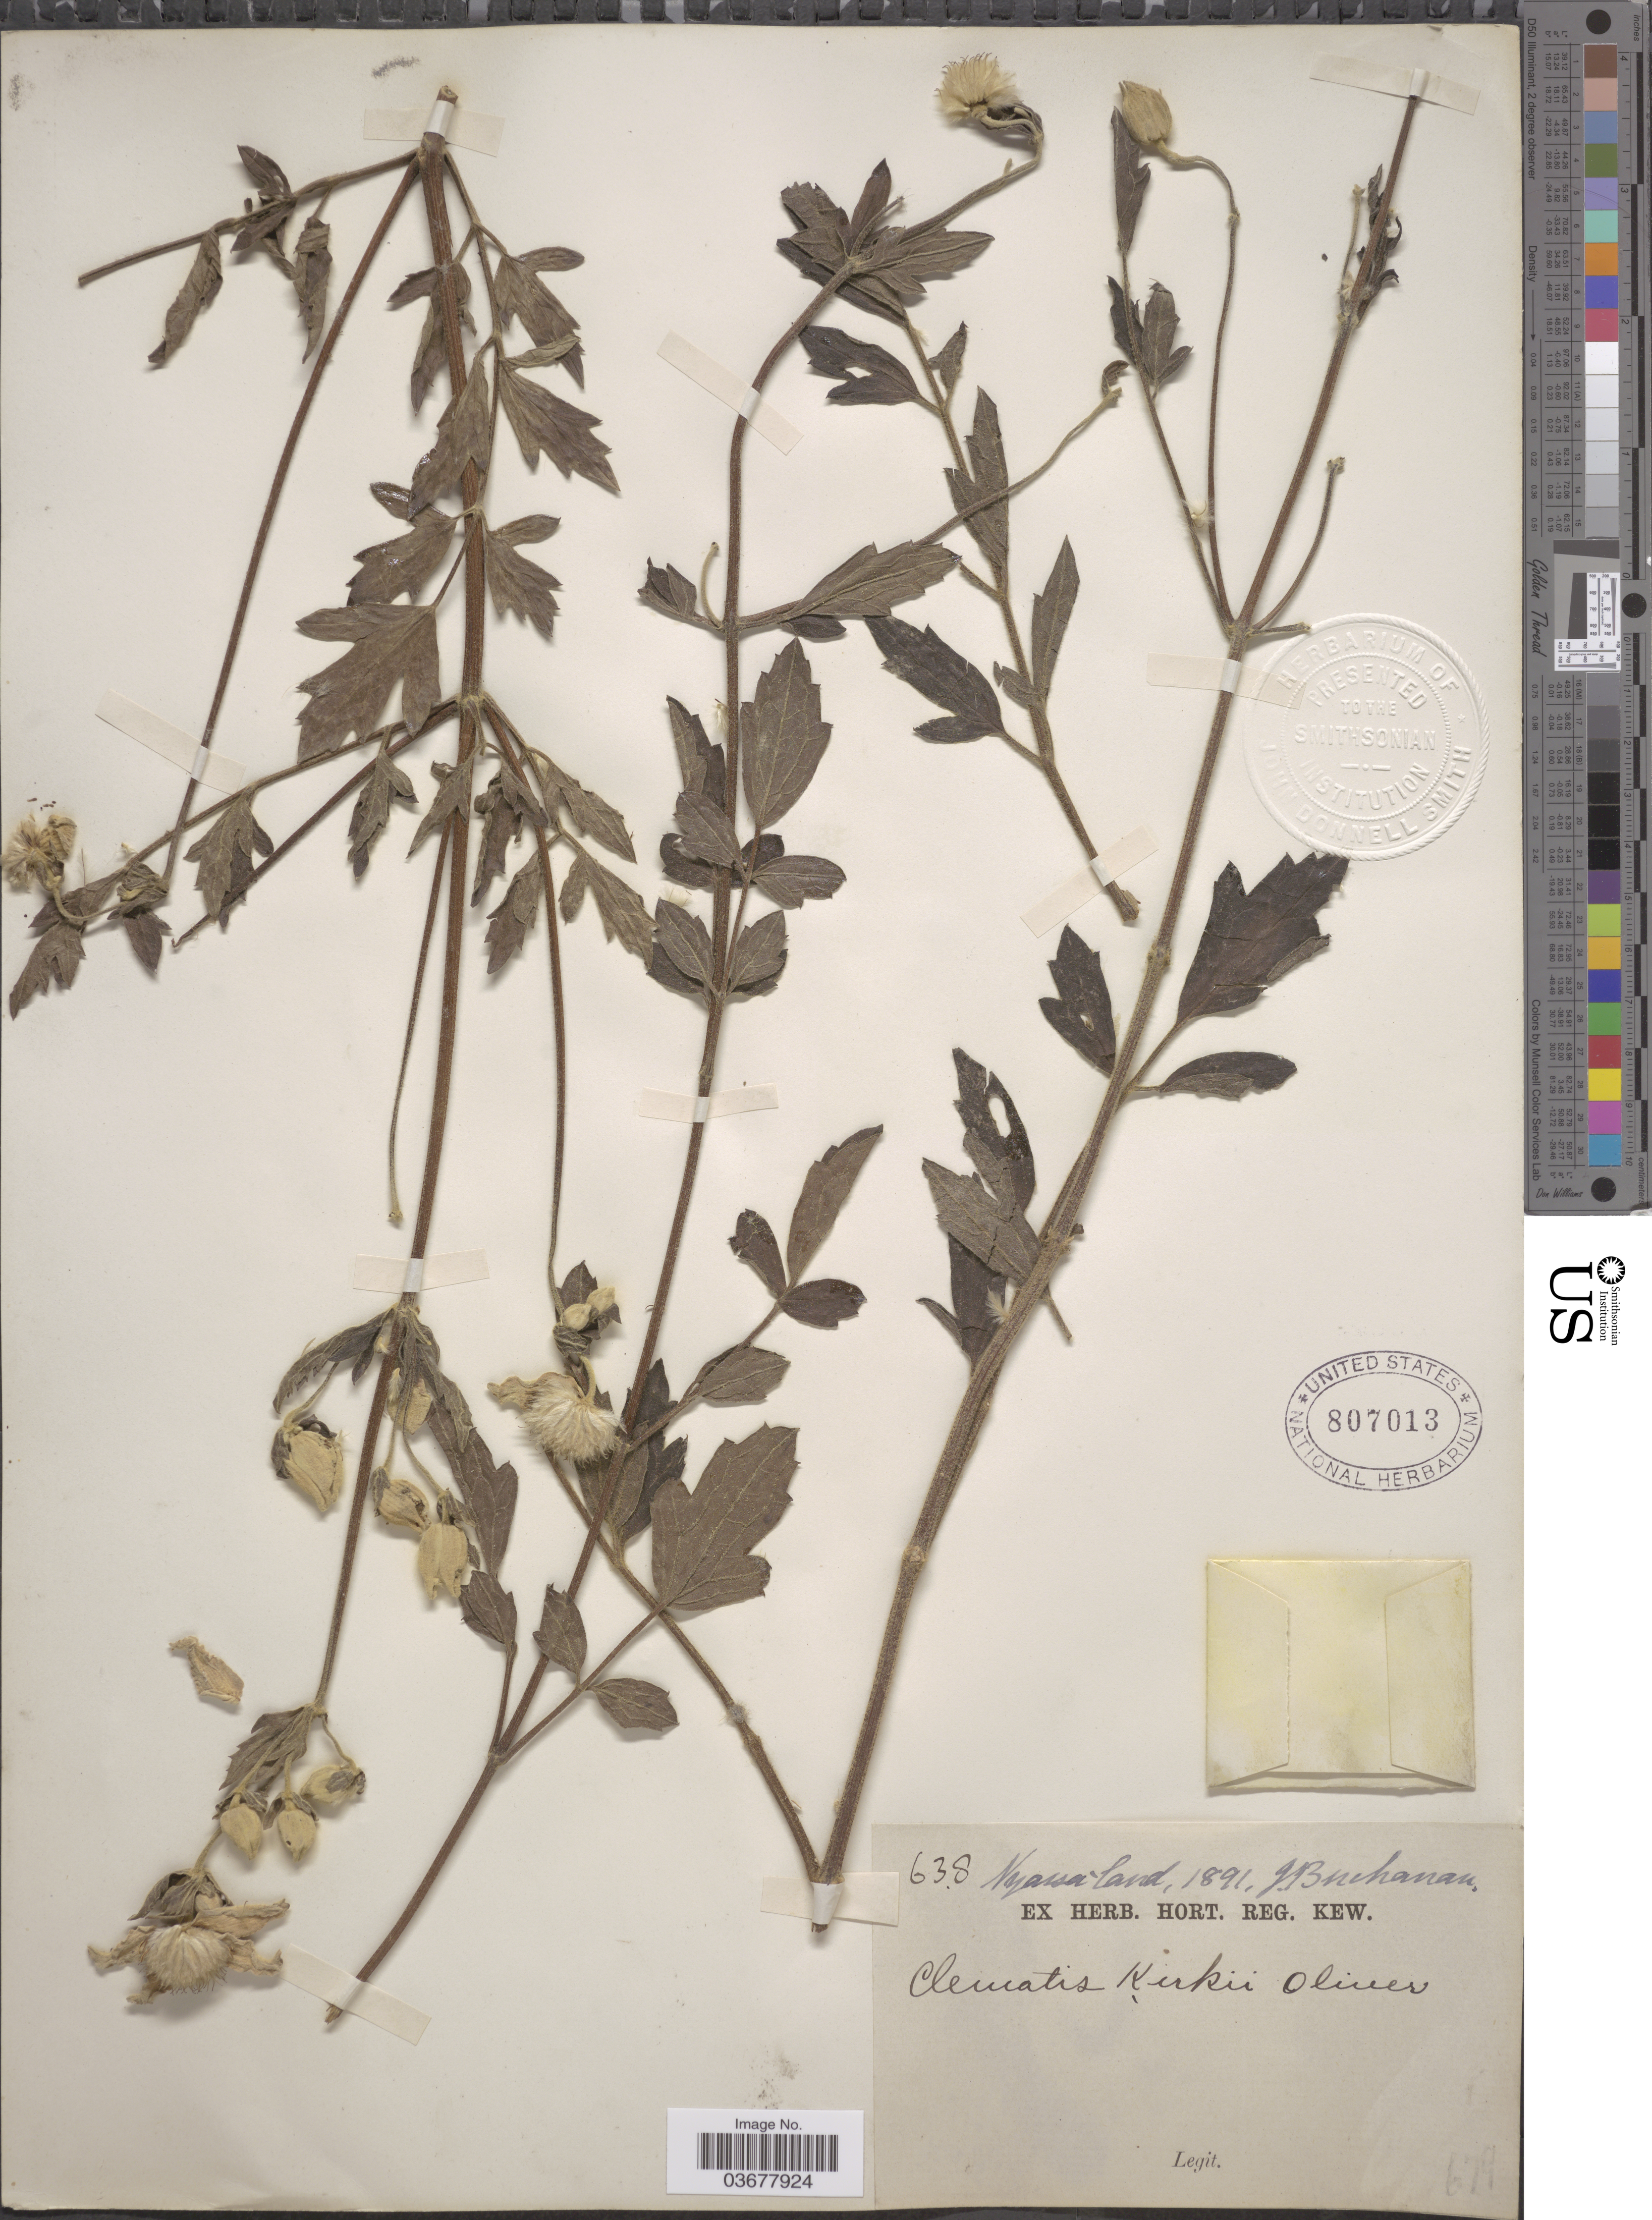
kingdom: Plantae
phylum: Tracheophyta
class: Magnoliopsida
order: Ranunculales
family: Ranunculaceae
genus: Clematis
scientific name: Clematis kirkii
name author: Oliv.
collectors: J. Buchanan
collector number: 638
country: Malawi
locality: Nyassa-land.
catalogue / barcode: US 807013